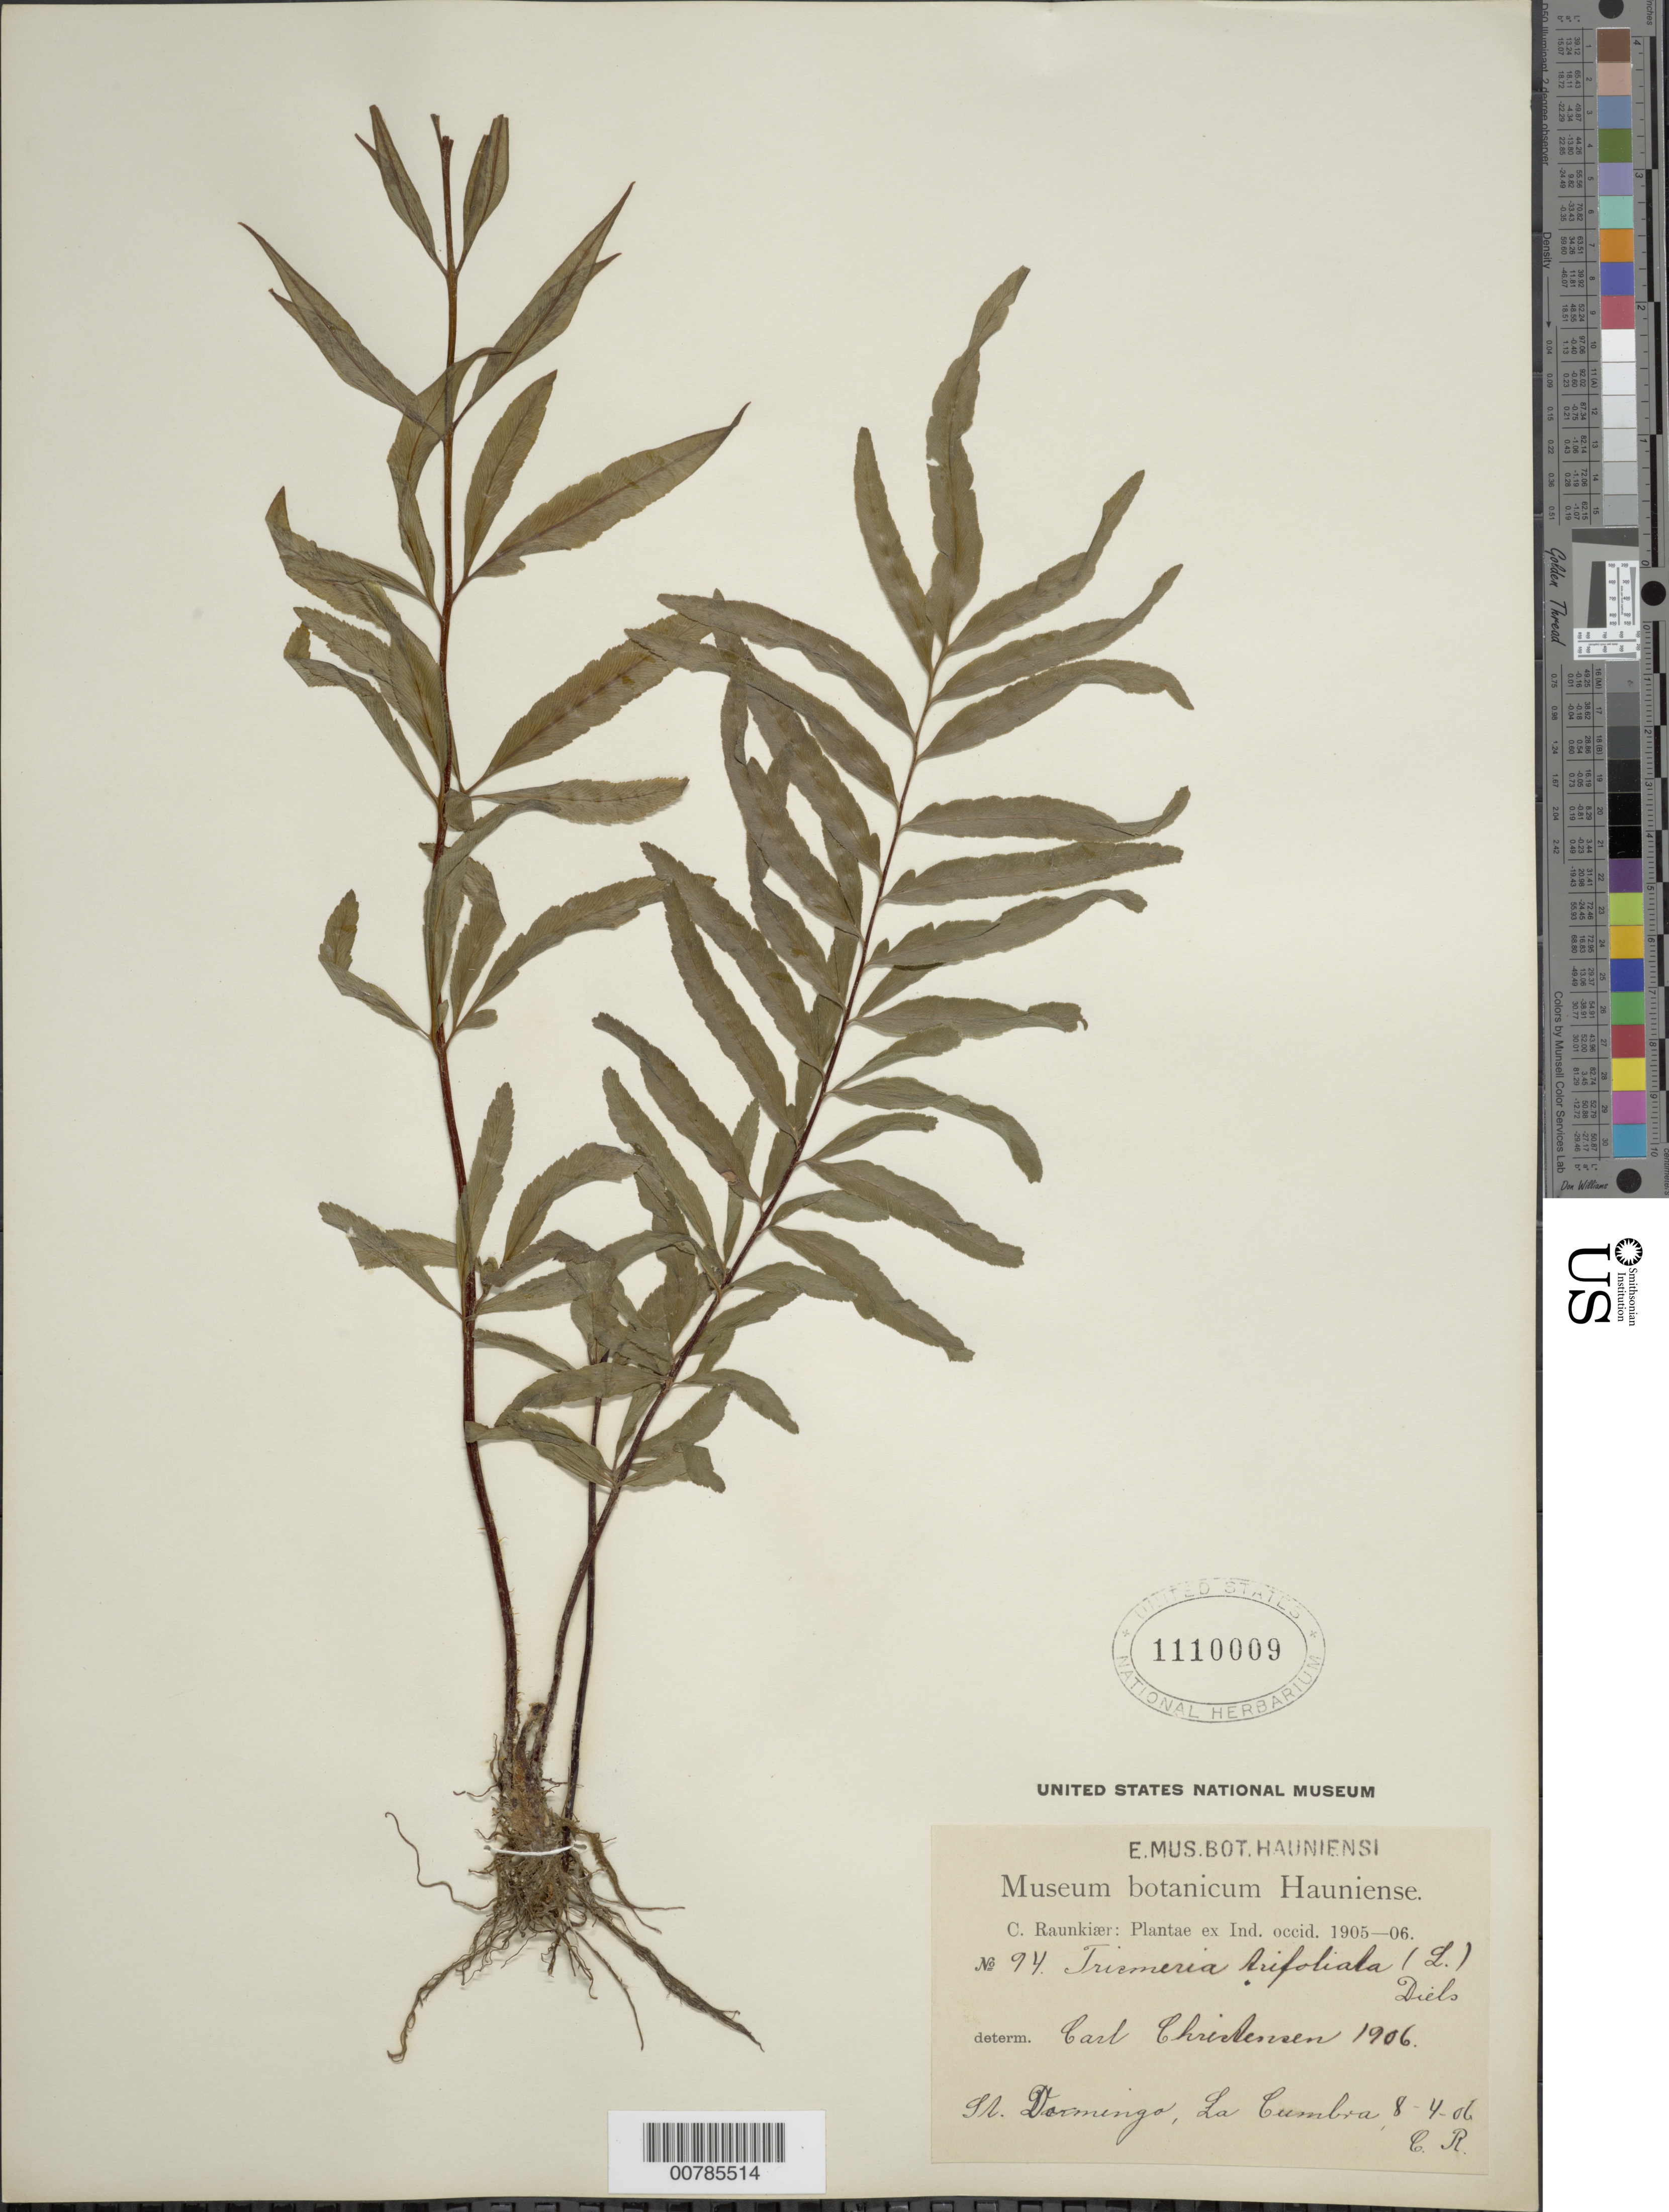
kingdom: Plantae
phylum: Tracheophyta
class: Polypodiopsida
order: Polypodiales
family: Pteridaceae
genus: Pityrogramma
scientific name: Pityrogramma trifoliata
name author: (L.) R.M. Tryon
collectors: C. C. Raunkiaer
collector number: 94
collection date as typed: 08 Apr 1906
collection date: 1906-04-08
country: Dominican Republic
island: Hispaniola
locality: Santo Domingo, La Cumbra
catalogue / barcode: US 1110009